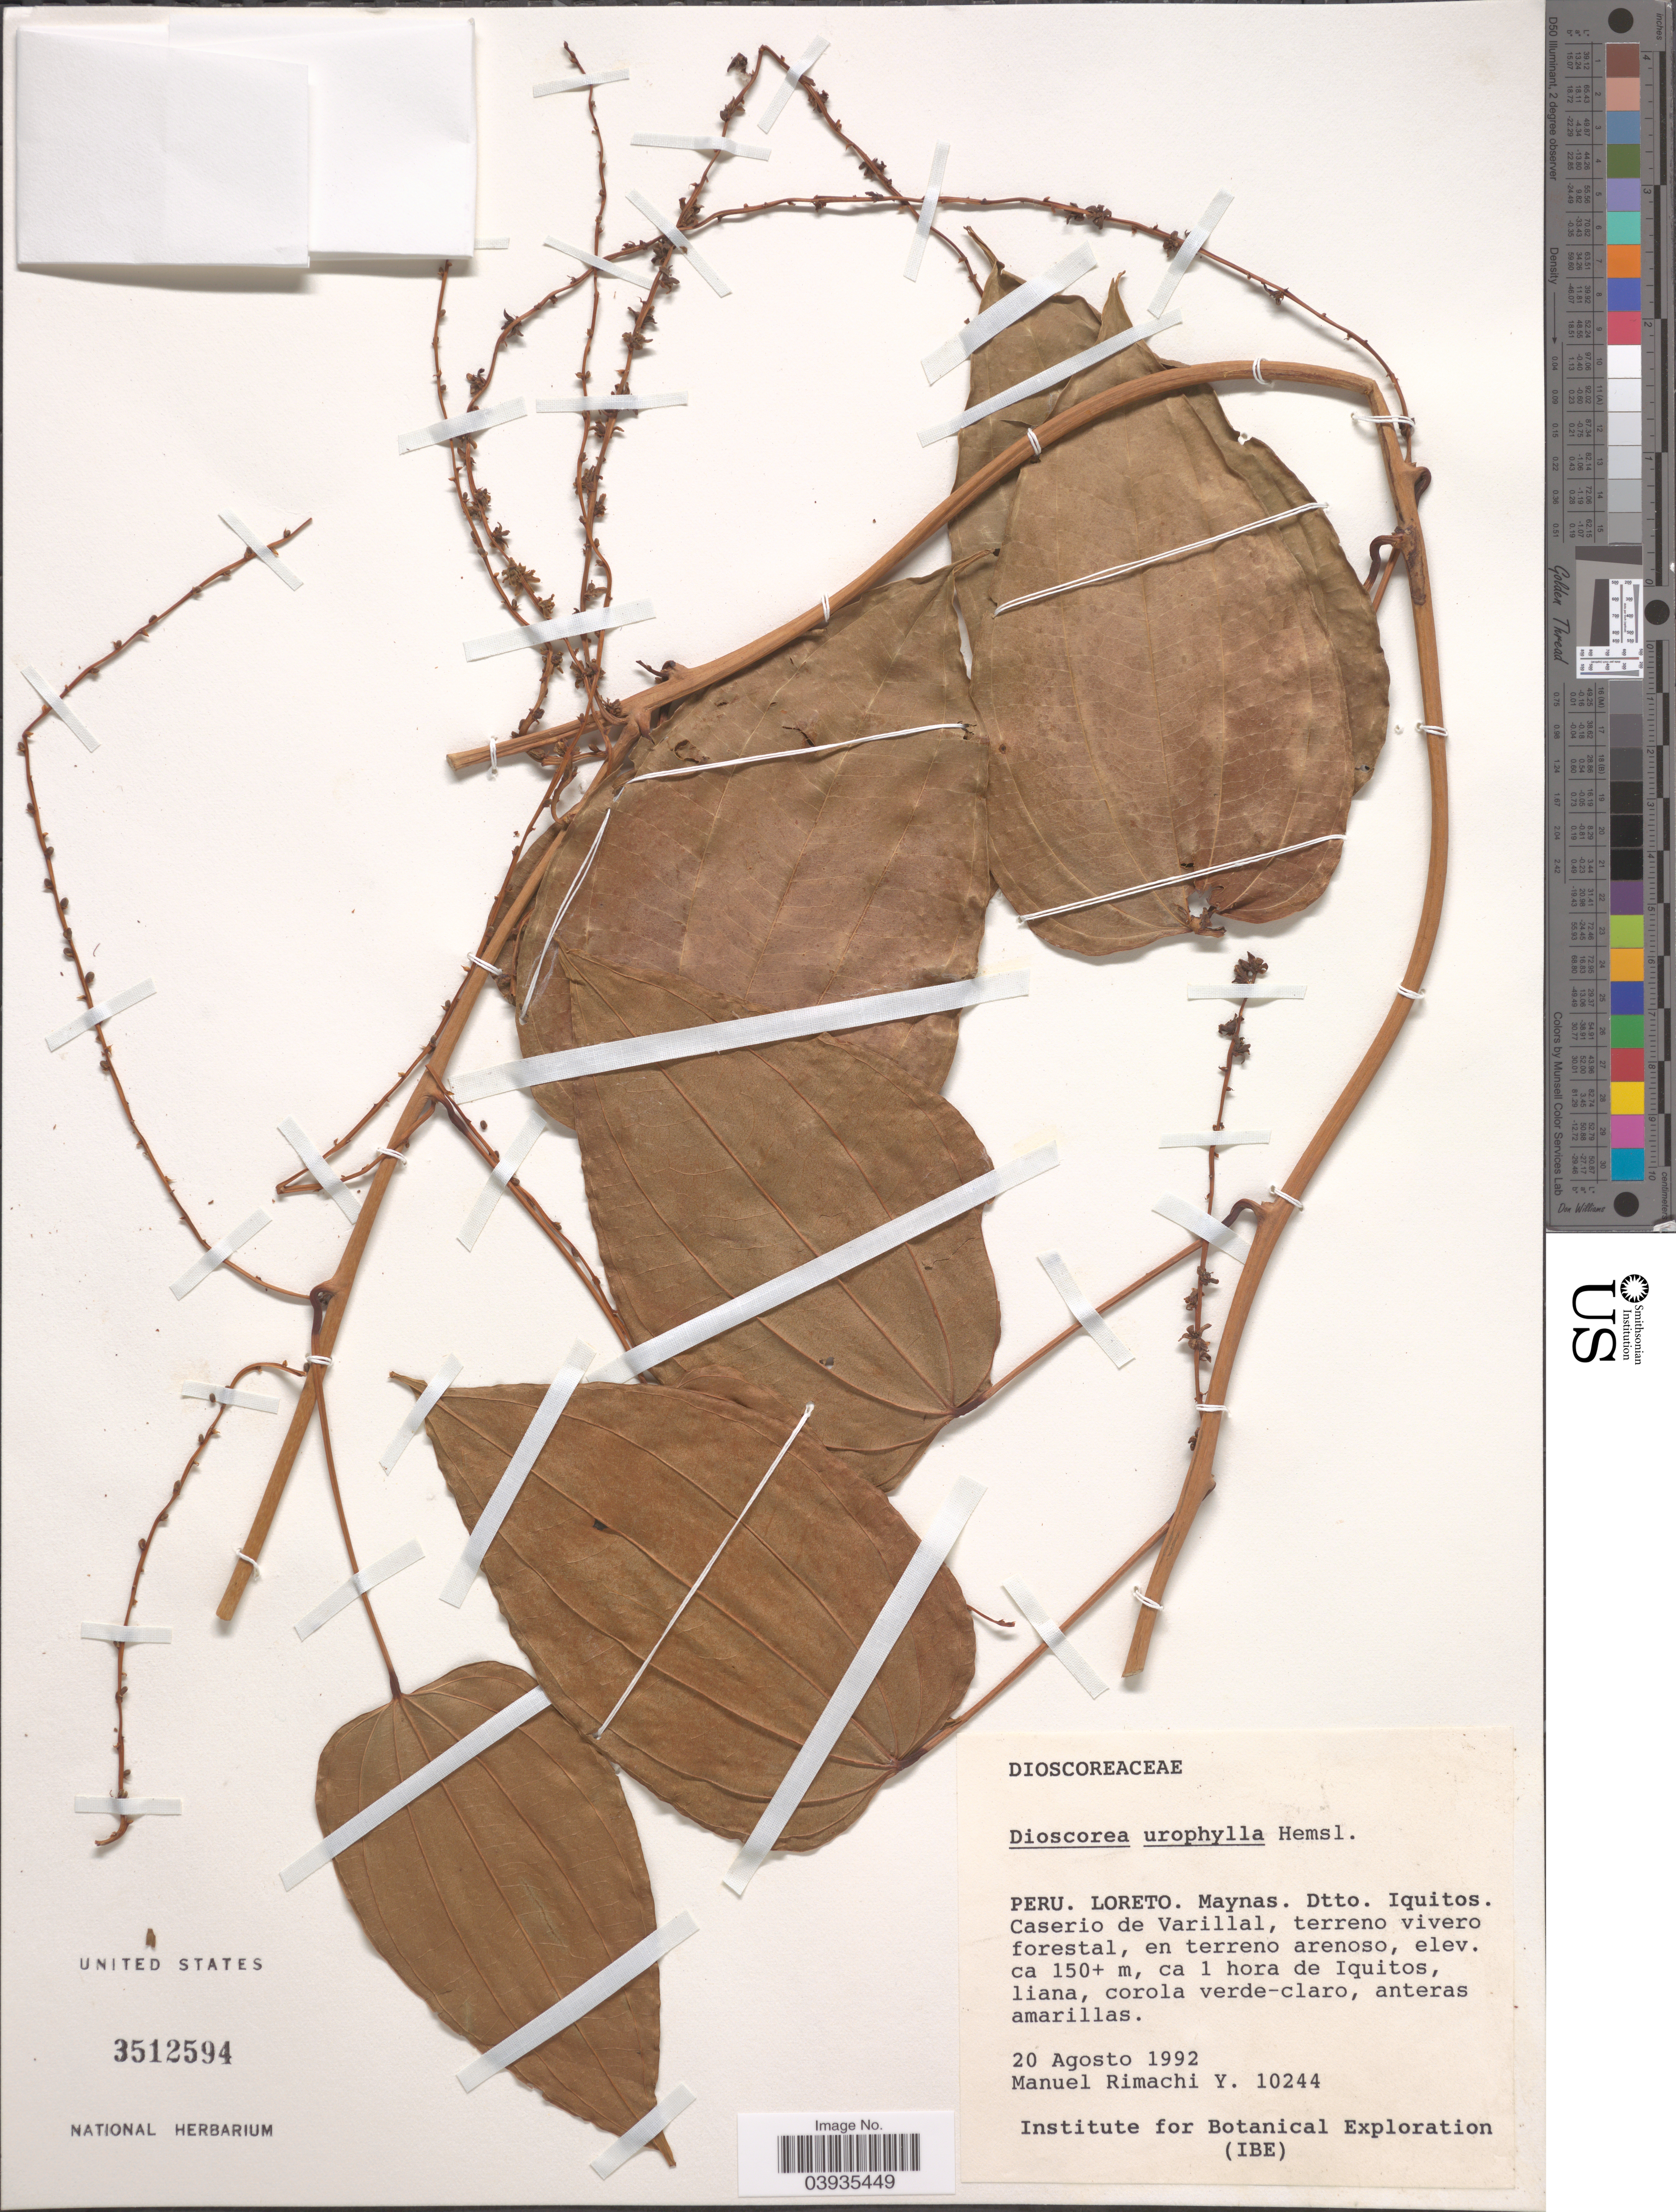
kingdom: Plantae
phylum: Tracheophyta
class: Liliopsida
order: Dioscoreales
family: Dioscoreaceae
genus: Dioscorea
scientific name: Dioscorea urophylla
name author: Hemsl.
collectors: M. Rimachi Y.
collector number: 10244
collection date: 1992-08-20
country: Peru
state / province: Loreto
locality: Maynas. Dtto. Iquitos. Caserio de Varillal, terreno vivero forestal, en terreno arenoso, ca 1 hora de Iquitos.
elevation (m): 150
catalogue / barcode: US 3512594